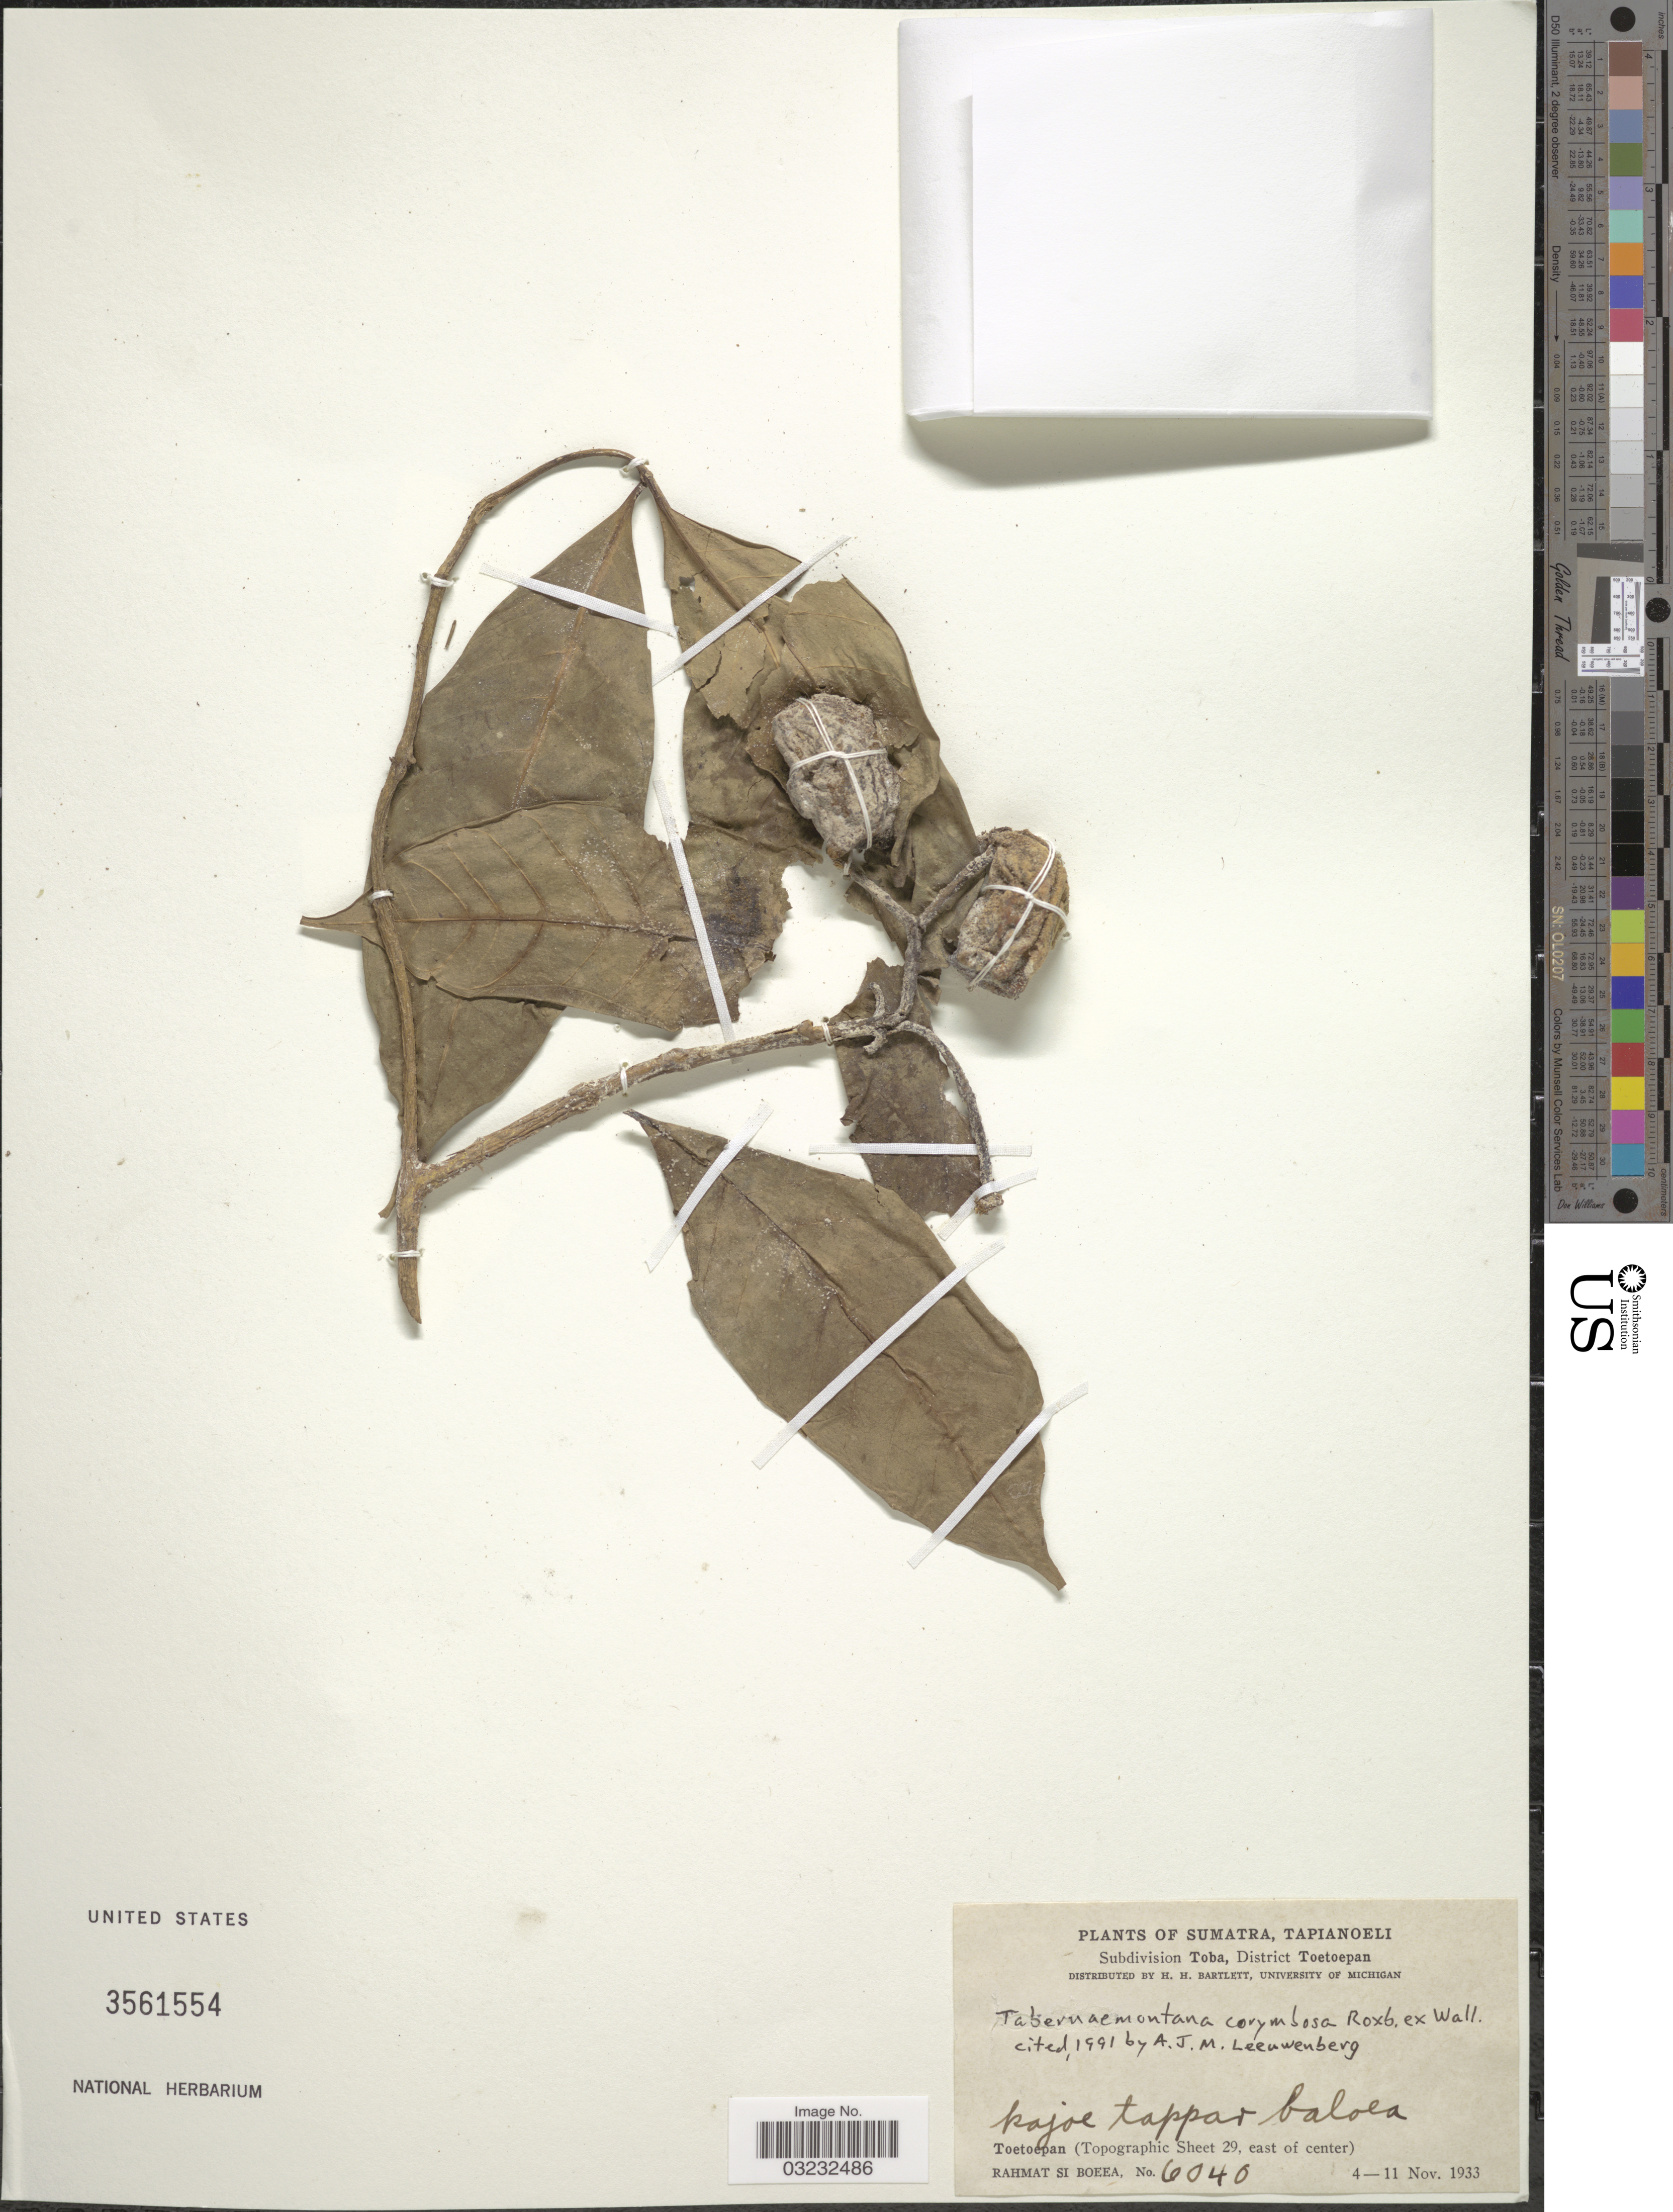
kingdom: Plantae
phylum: Tracheophyta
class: Magnoliopsida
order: Gentianales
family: Apocynaceae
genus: Tabernaemontana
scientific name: Tabernaemontana corymbosa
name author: Roxb. ex Wall.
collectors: Rahmat Si Boeea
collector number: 6040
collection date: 1933-11-04/1933-11-11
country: Indonesia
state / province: Sumatra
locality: Tapianoeli, Subdivision Toba, District Toetoepan, Toetoepan (Topographic Sheet 29, east of center).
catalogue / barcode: US 3561554